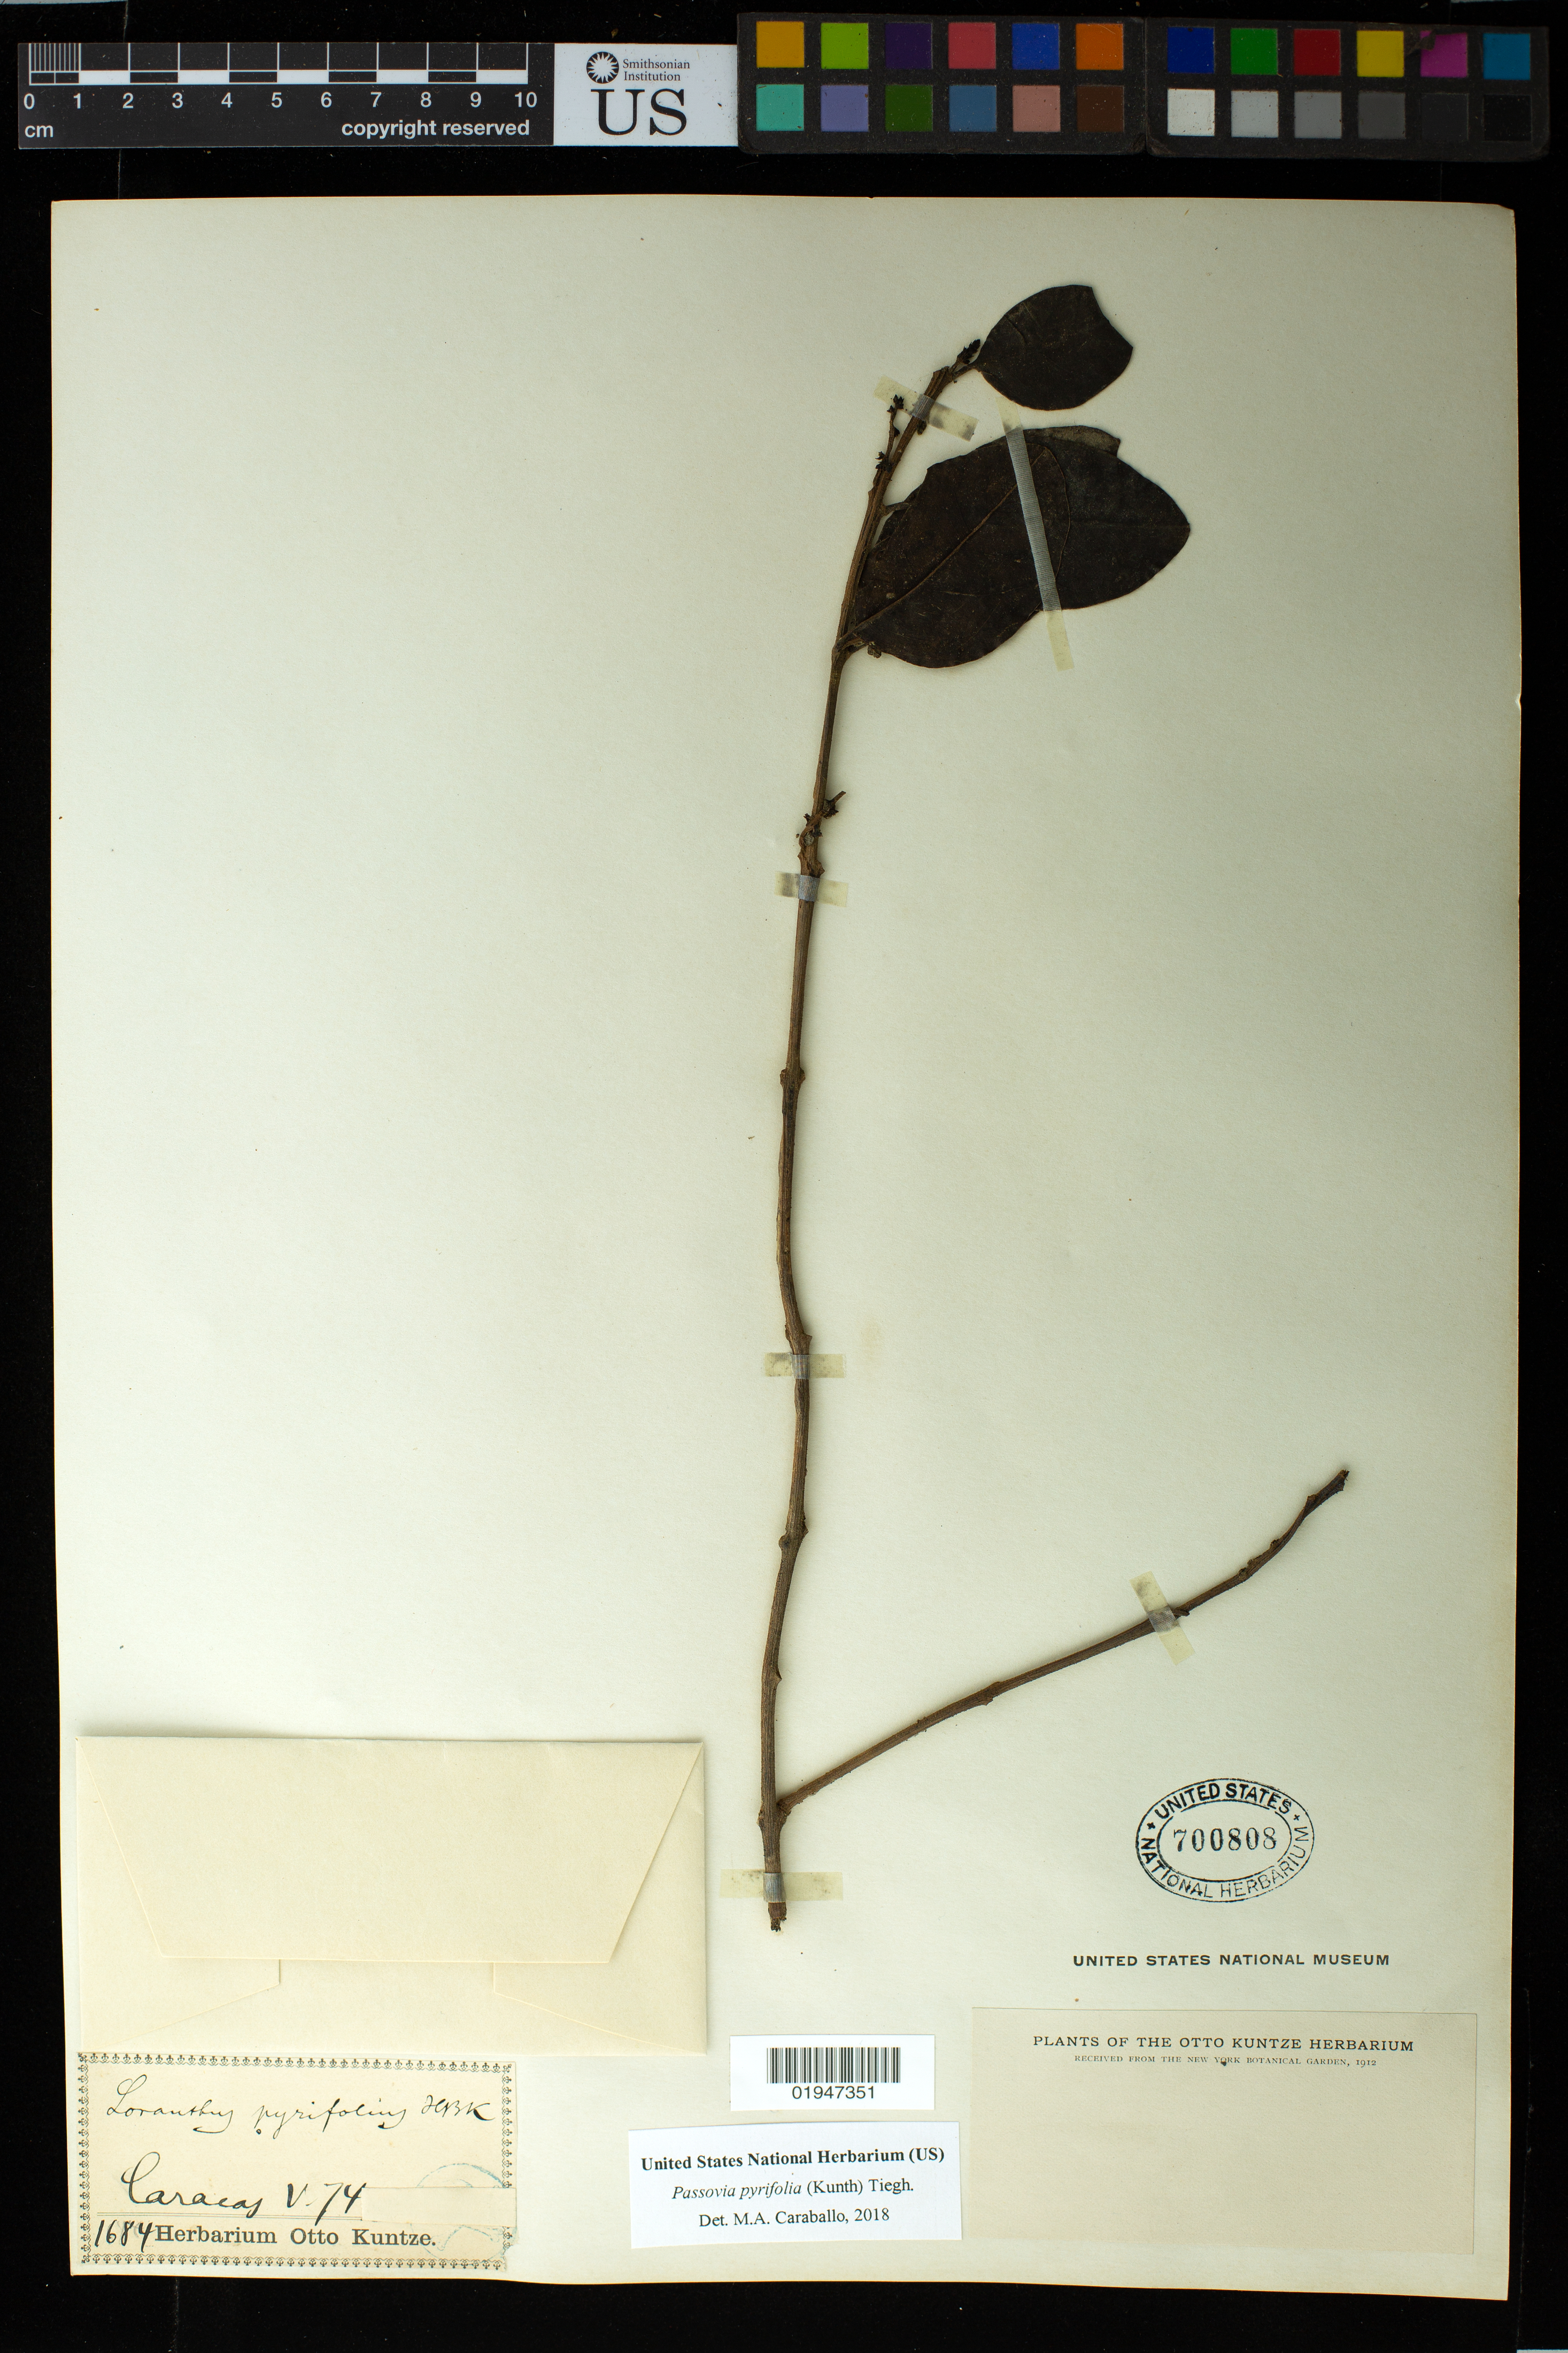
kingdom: Plantae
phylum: Tracheophyta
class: Magnoliopsida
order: Santalales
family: Loranthaceae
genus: Passovia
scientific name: Passovia pyrifolia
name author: (Kunth) Tiegh.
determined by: Caraballo-Ortiz, Marcos A., (MISS), University of Mississippi (UNITED STATES)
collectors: ex Herb. O. Kuntze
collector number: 1684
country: Venezuela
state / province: Distrito Federal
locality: Caracas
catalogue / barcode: US 700808